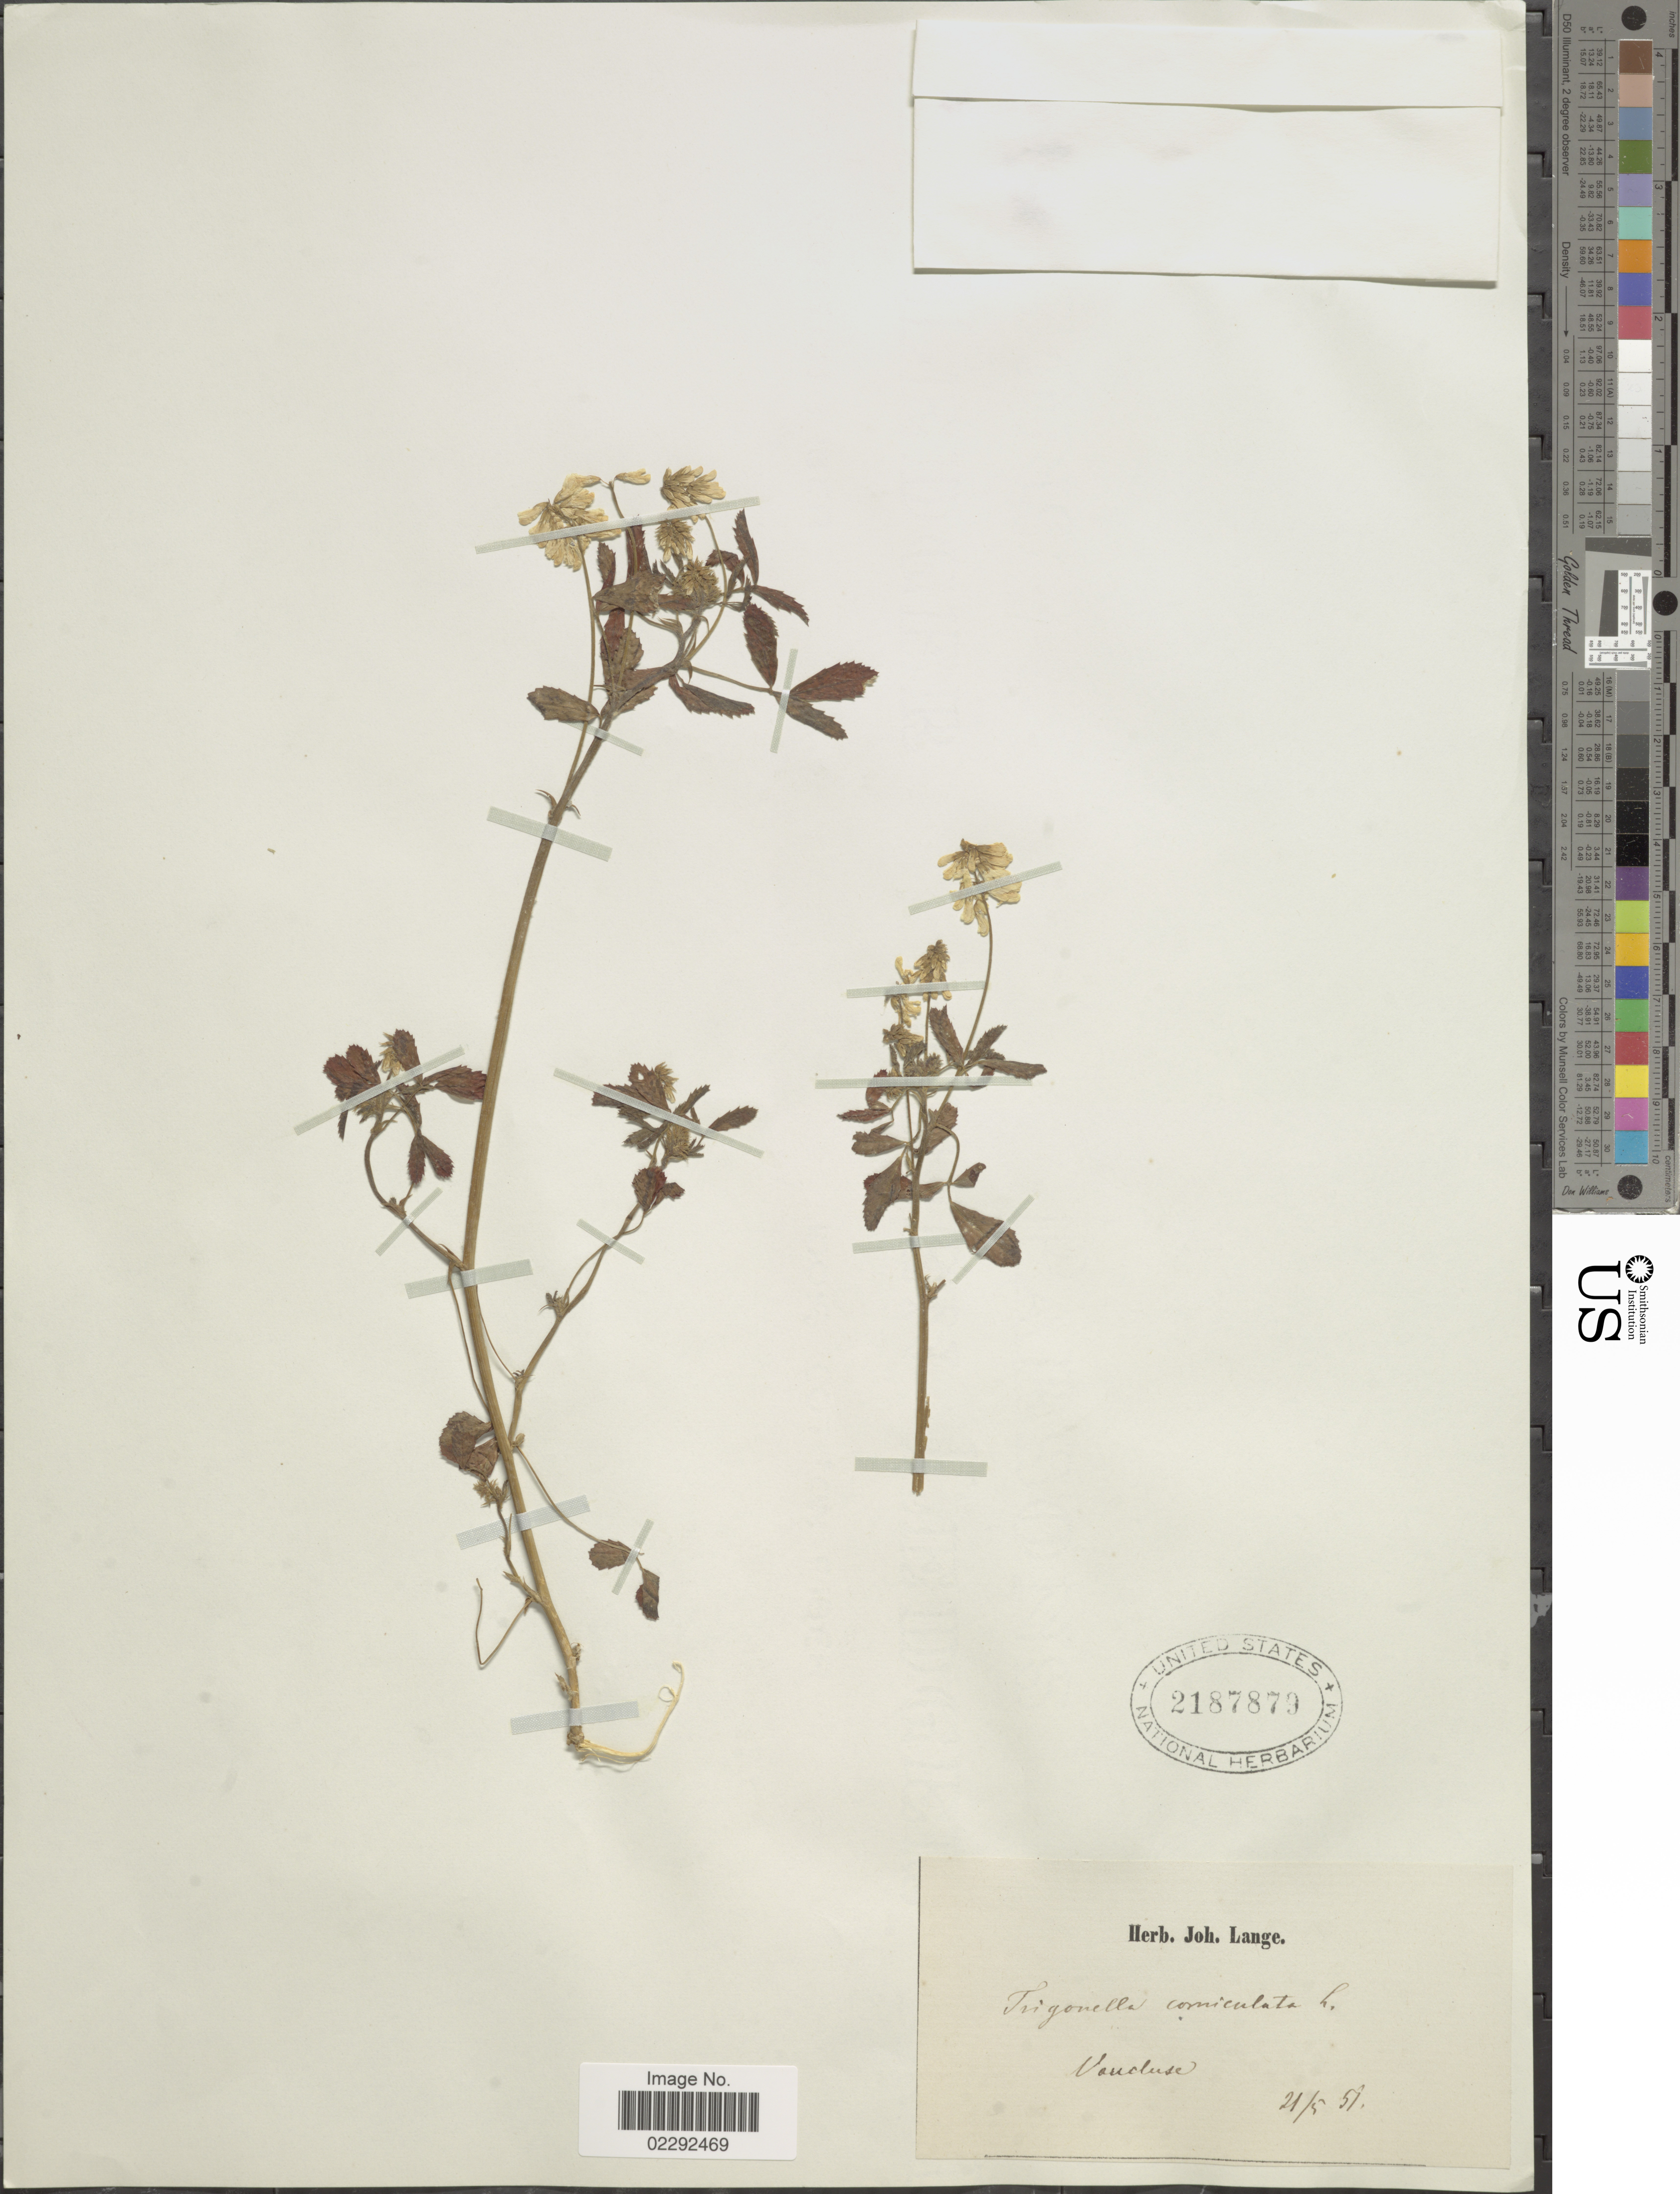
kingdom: Plantae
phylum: Tracheophyta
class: Magnoliopsida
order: Fabales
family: Fabaceae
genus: Trigonella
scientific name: Trigonella corniculata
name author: Sibth. & Sm.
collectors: ex herb. Joh. Lange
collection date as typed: Transcribed d/m/y: 21/5/51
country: France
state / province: Provence-Alpes-Côte d'Azur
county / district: Vaucluse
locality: Vaucluse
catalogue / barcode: US 2187879